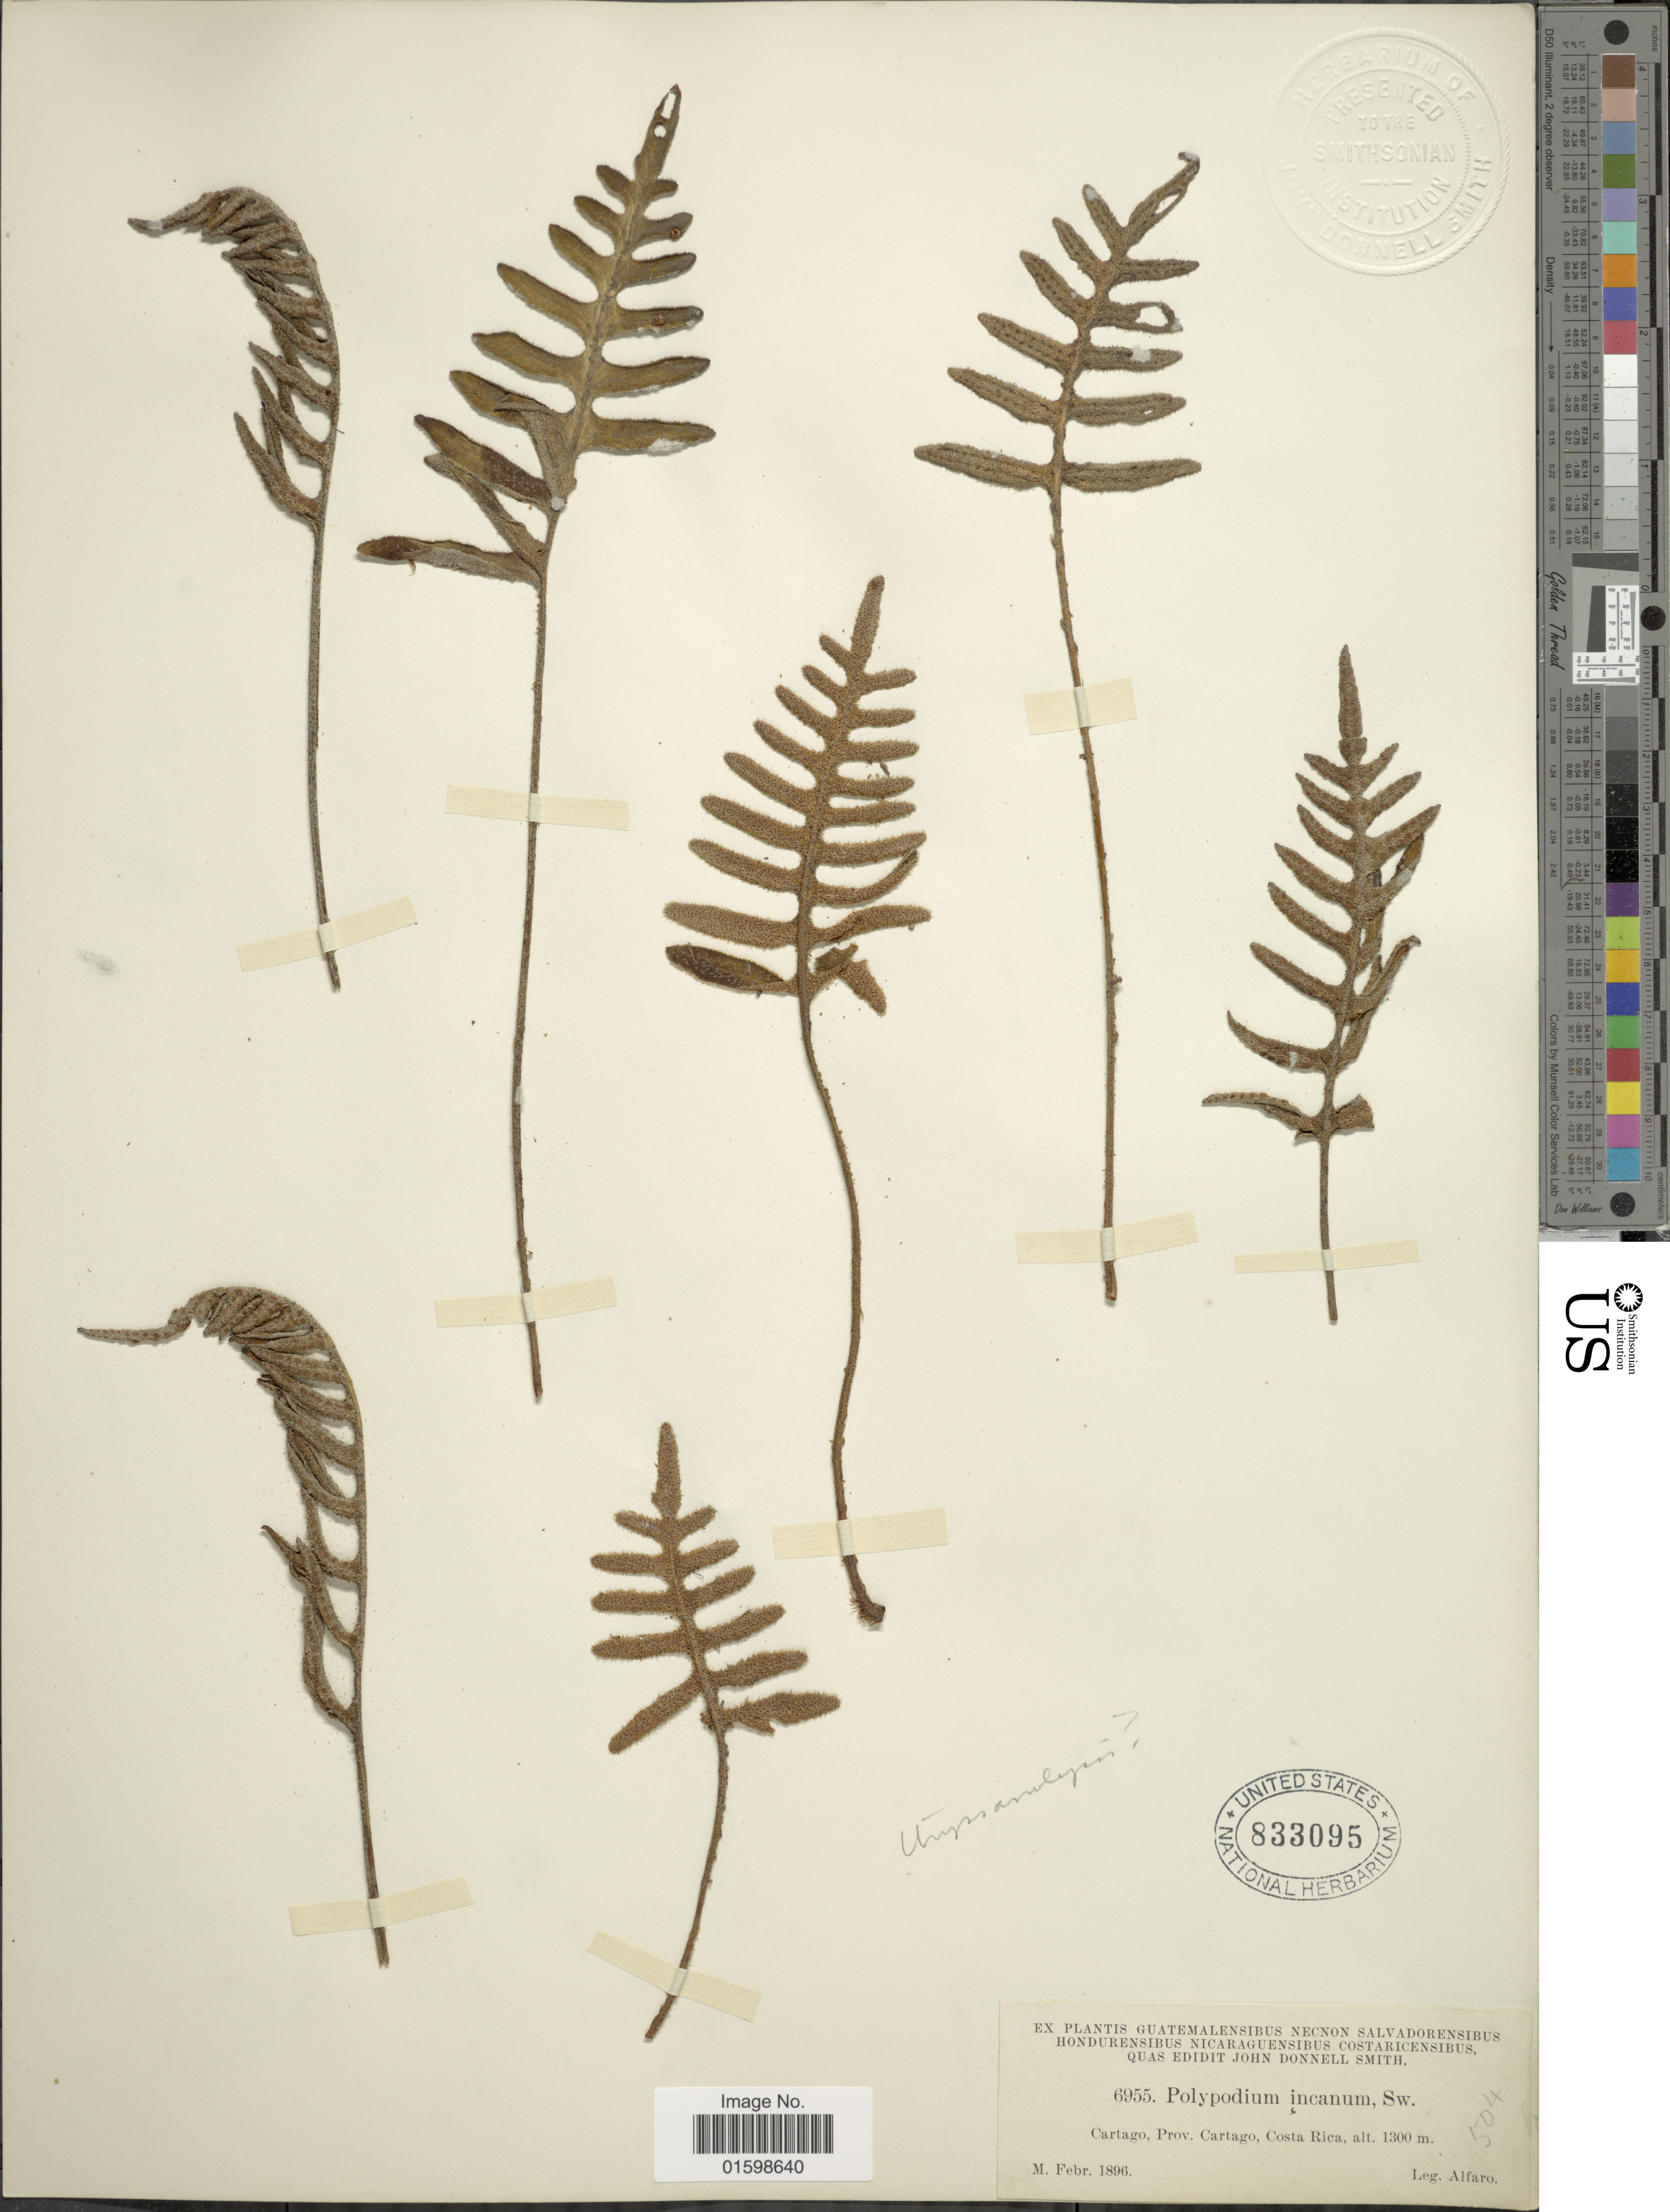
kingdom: Plantae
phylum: Tracheophyta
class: Polypodiopsida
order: Polypodiales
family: Polypodiaceae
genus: Pleopeltis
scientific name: Pleopeltis thyssanolepis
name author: (A. Braun ex Klotzsch) E.G. Andrews & Windham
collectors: Alfaro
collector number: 6955/504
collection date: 1896-02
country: Costa Rica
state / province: Cartago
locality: Cartago, Prov. Cartago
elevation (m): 1300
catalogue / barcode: US 833095